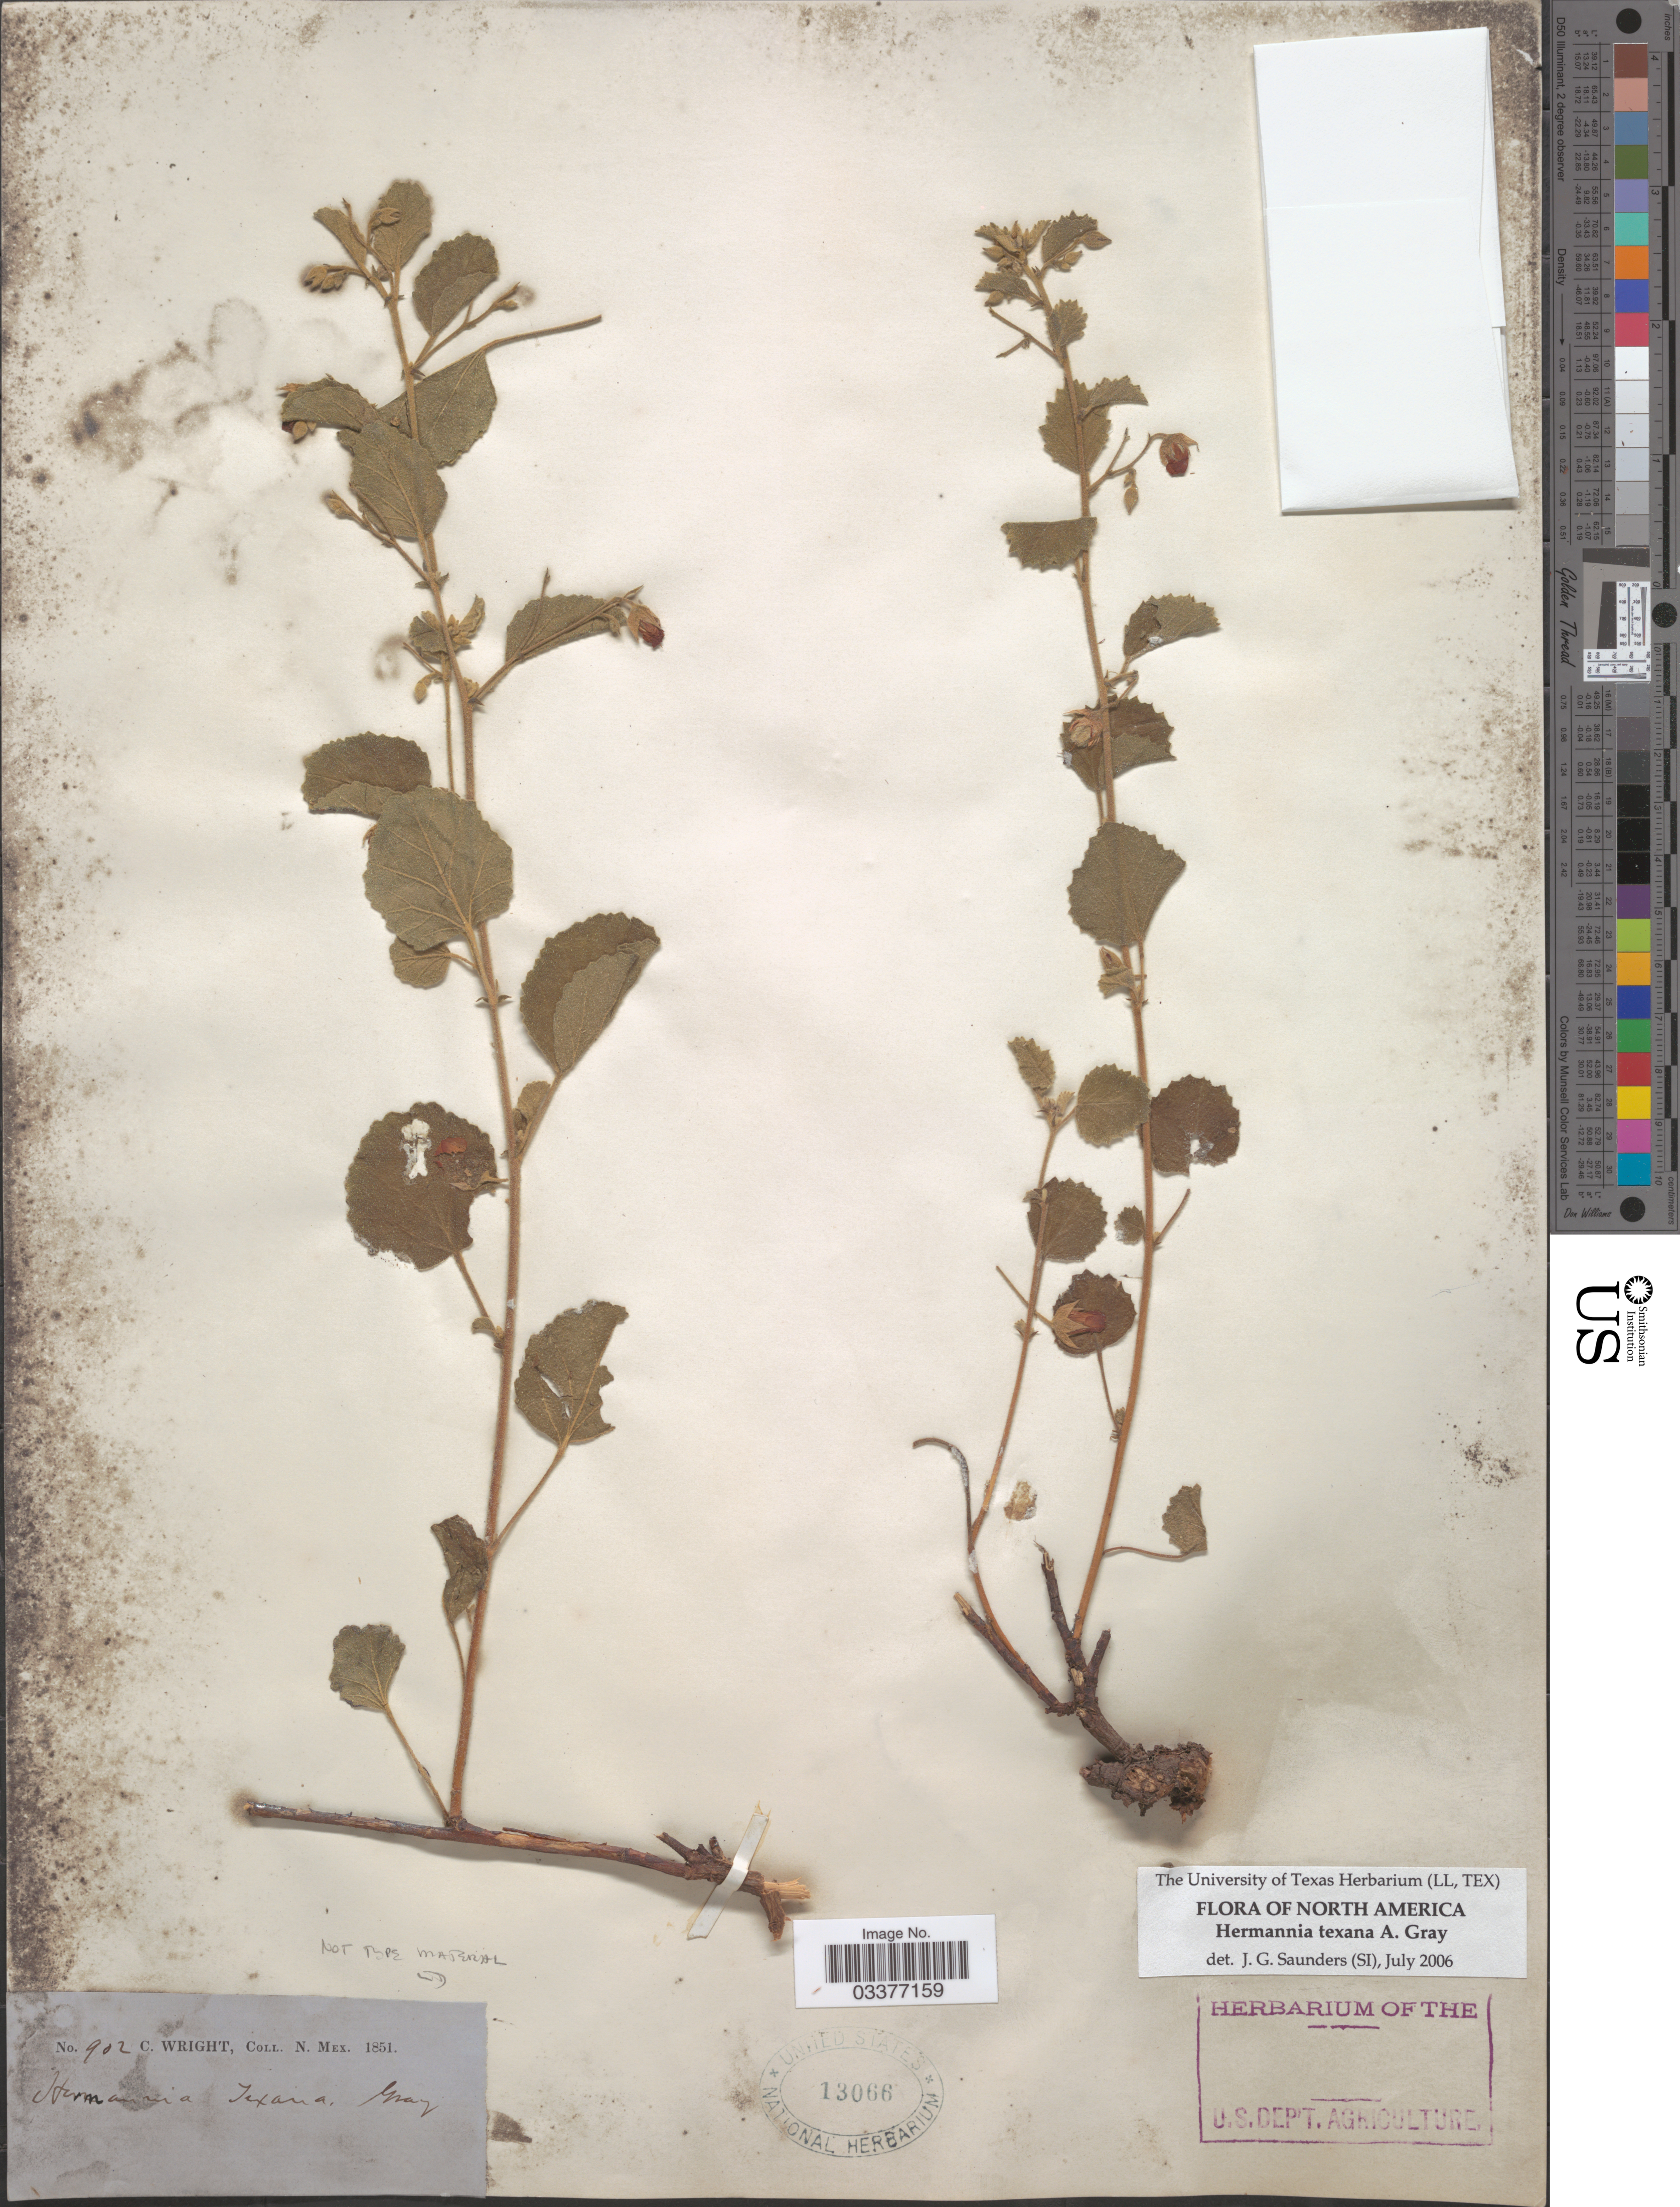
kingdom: Plantae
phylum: Tracheophyta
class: Magnoliopsida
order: Malvales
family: Malvaceae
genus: Hermannia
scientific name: Hermannia texana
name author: A. Gray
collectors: C. Wright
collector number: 902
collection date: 1851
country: United States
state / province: New Mexico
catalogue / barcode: US 13066